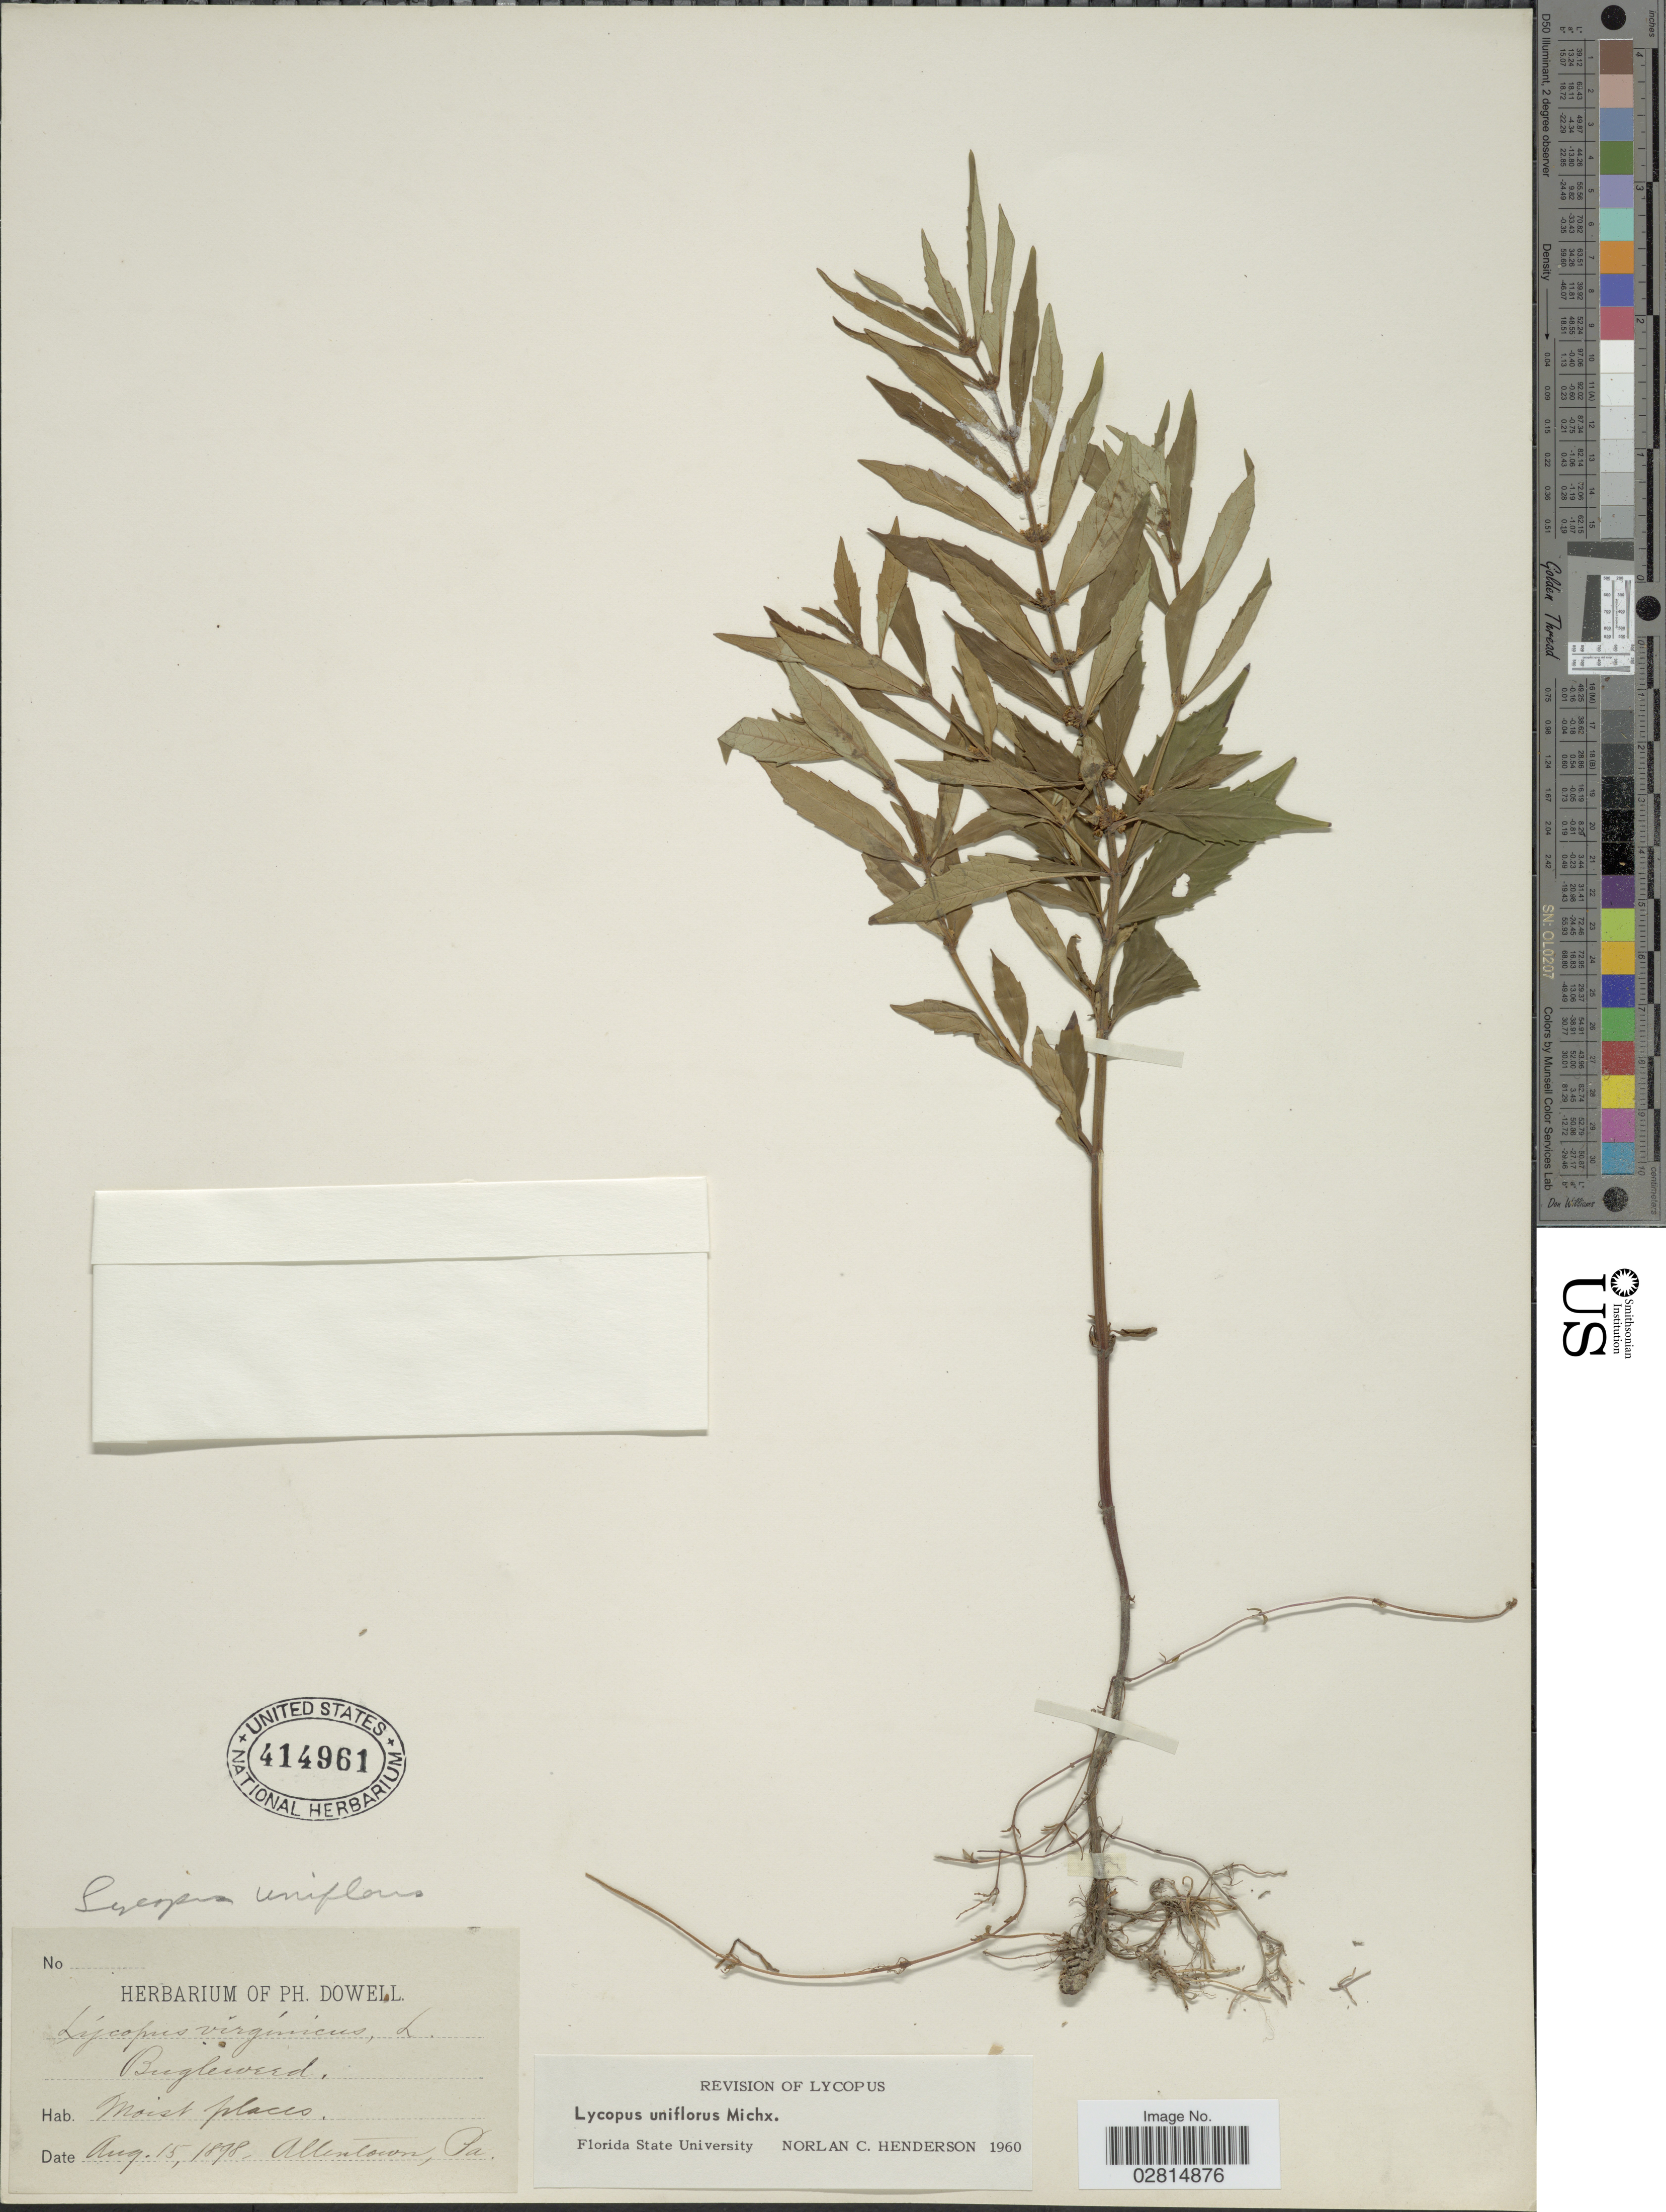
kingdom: Plantae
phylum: Tracheophyta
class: Magnoliopsida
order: Lamiales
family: Lamiaceae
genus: Lycopus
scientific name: Lycopus uniflorus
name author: Michx.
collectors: Ex herb. Ph. Dowell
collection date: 1898-08-15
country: United States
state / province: Pennsylvania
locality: Allentown, Pa.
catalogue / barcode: US 414961